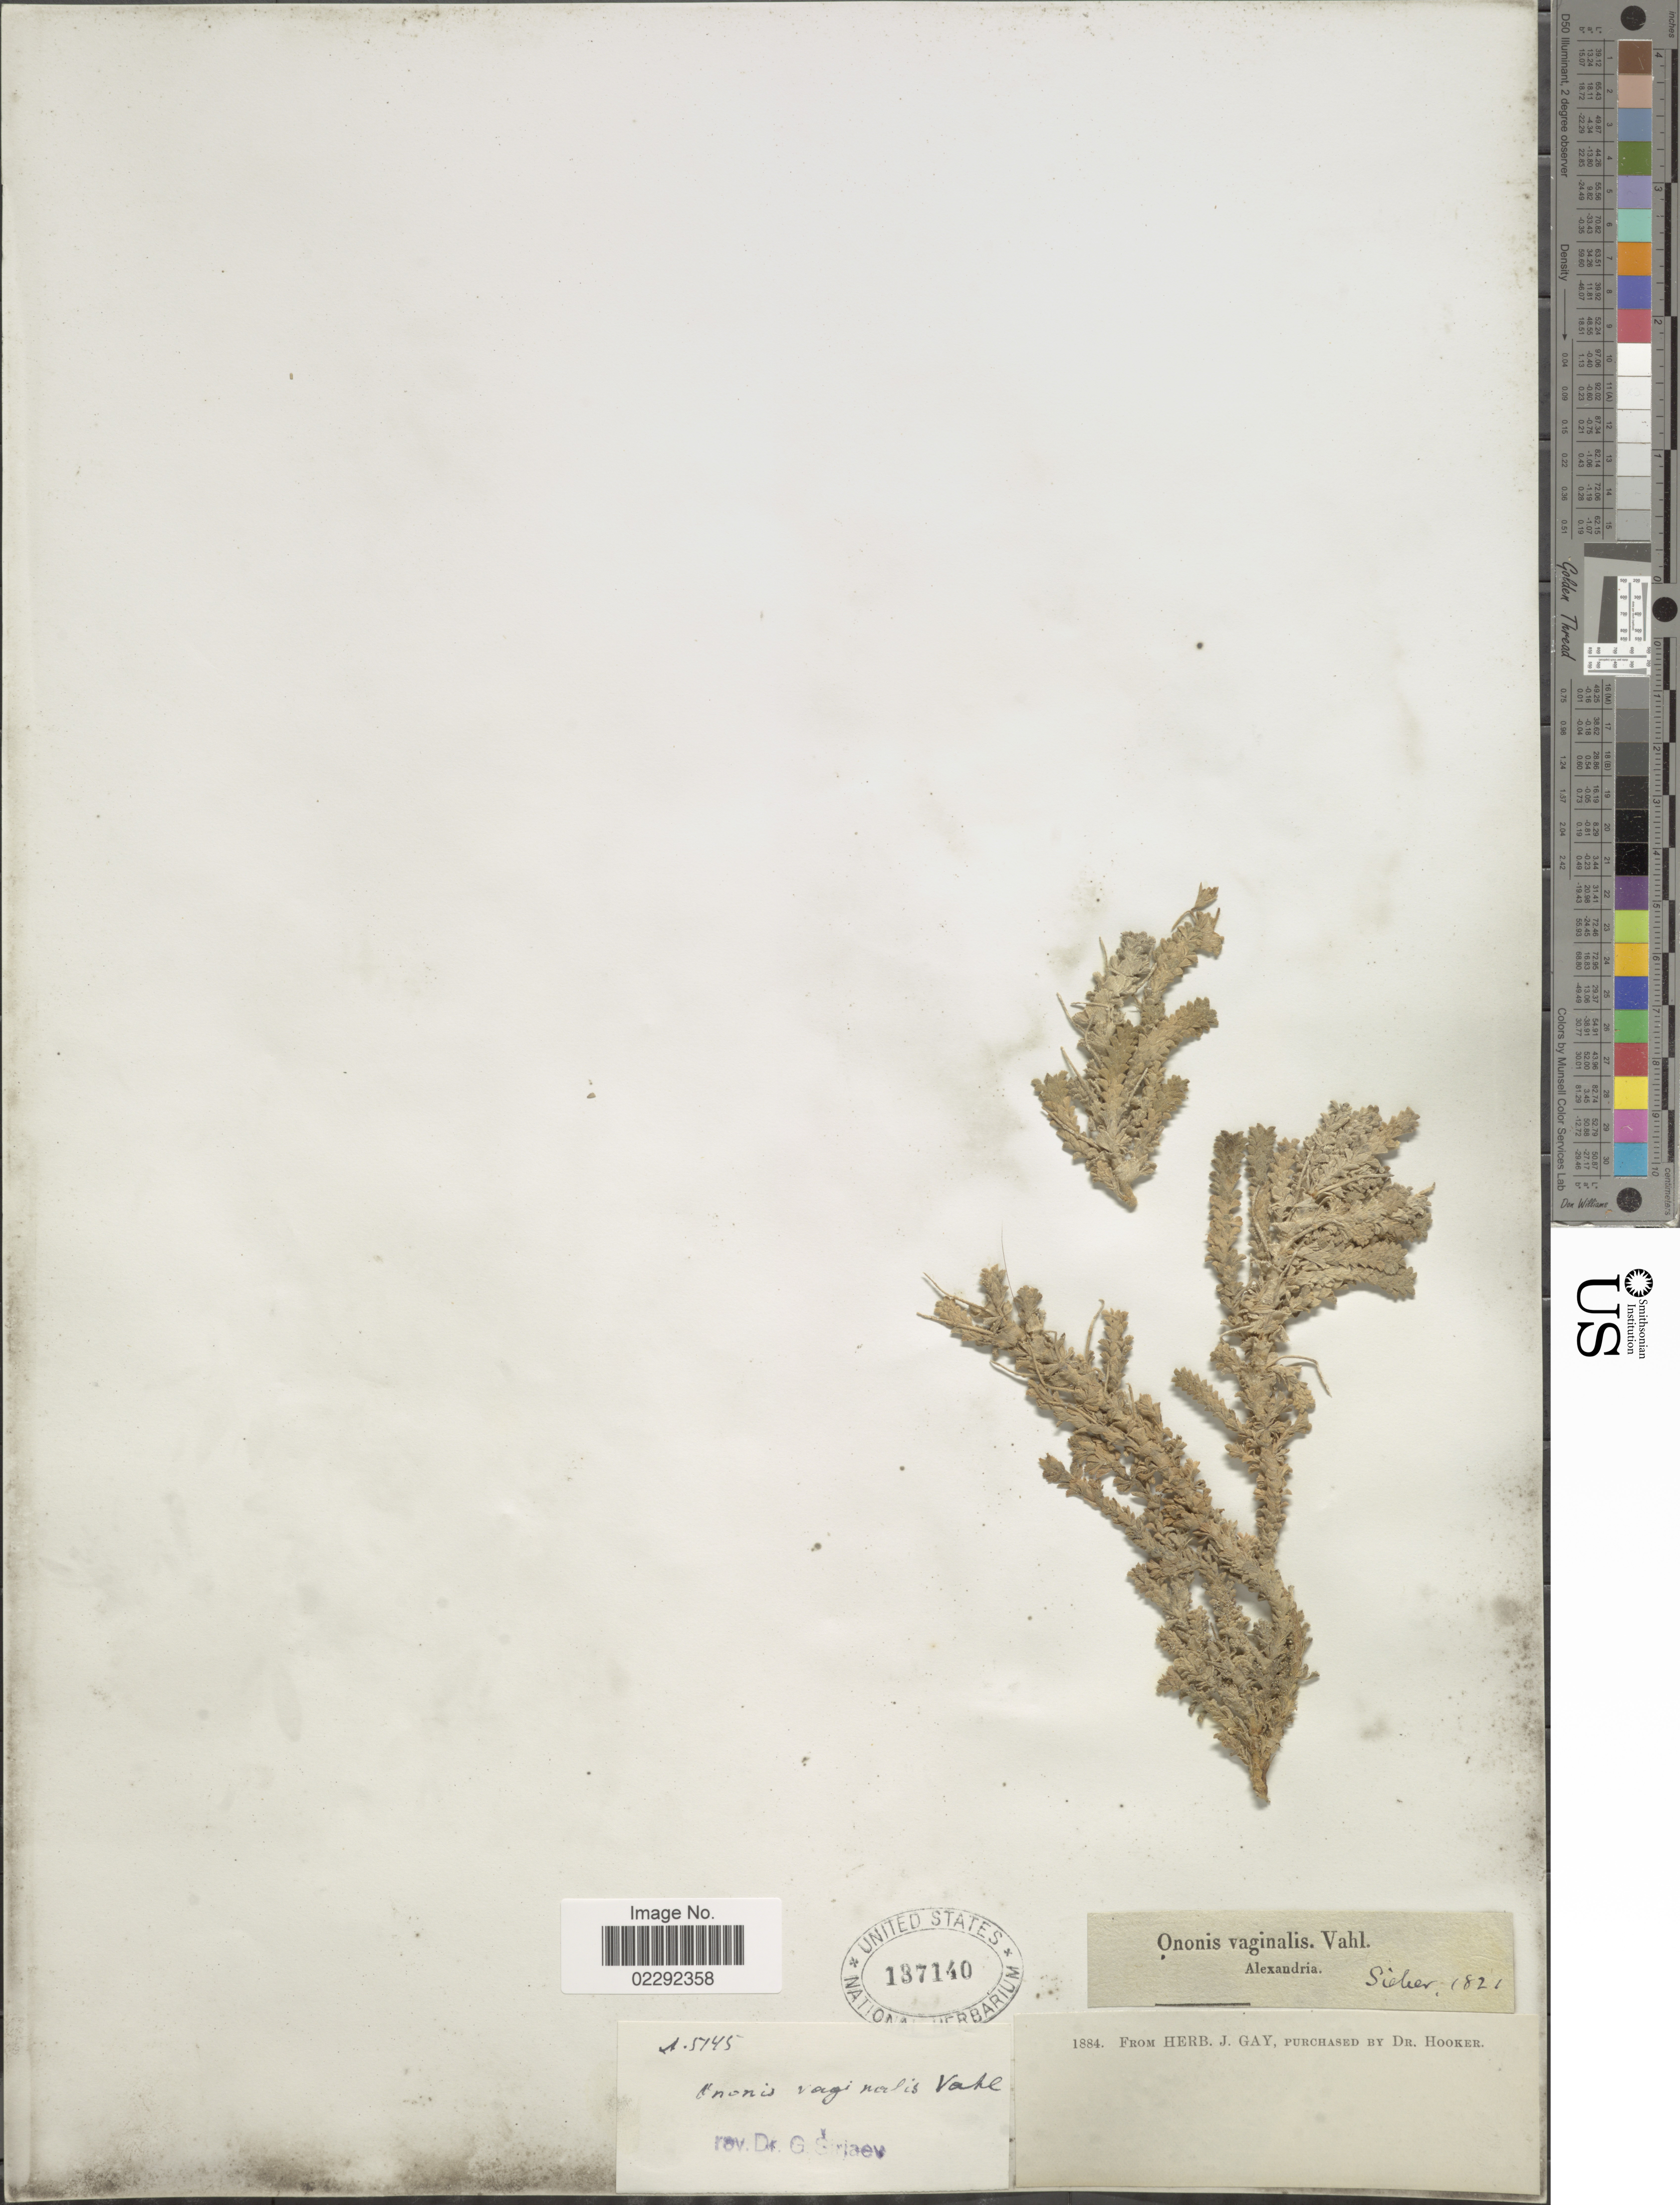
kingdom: Plantae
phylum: Tracheophyta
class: Magnoliopsida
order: Fabales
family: Fabaceae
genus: Ononis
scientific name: Ononis vaginalis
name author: Vahl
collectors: -- Sieber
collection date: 1821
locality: Alexandria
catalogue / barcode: US 137140